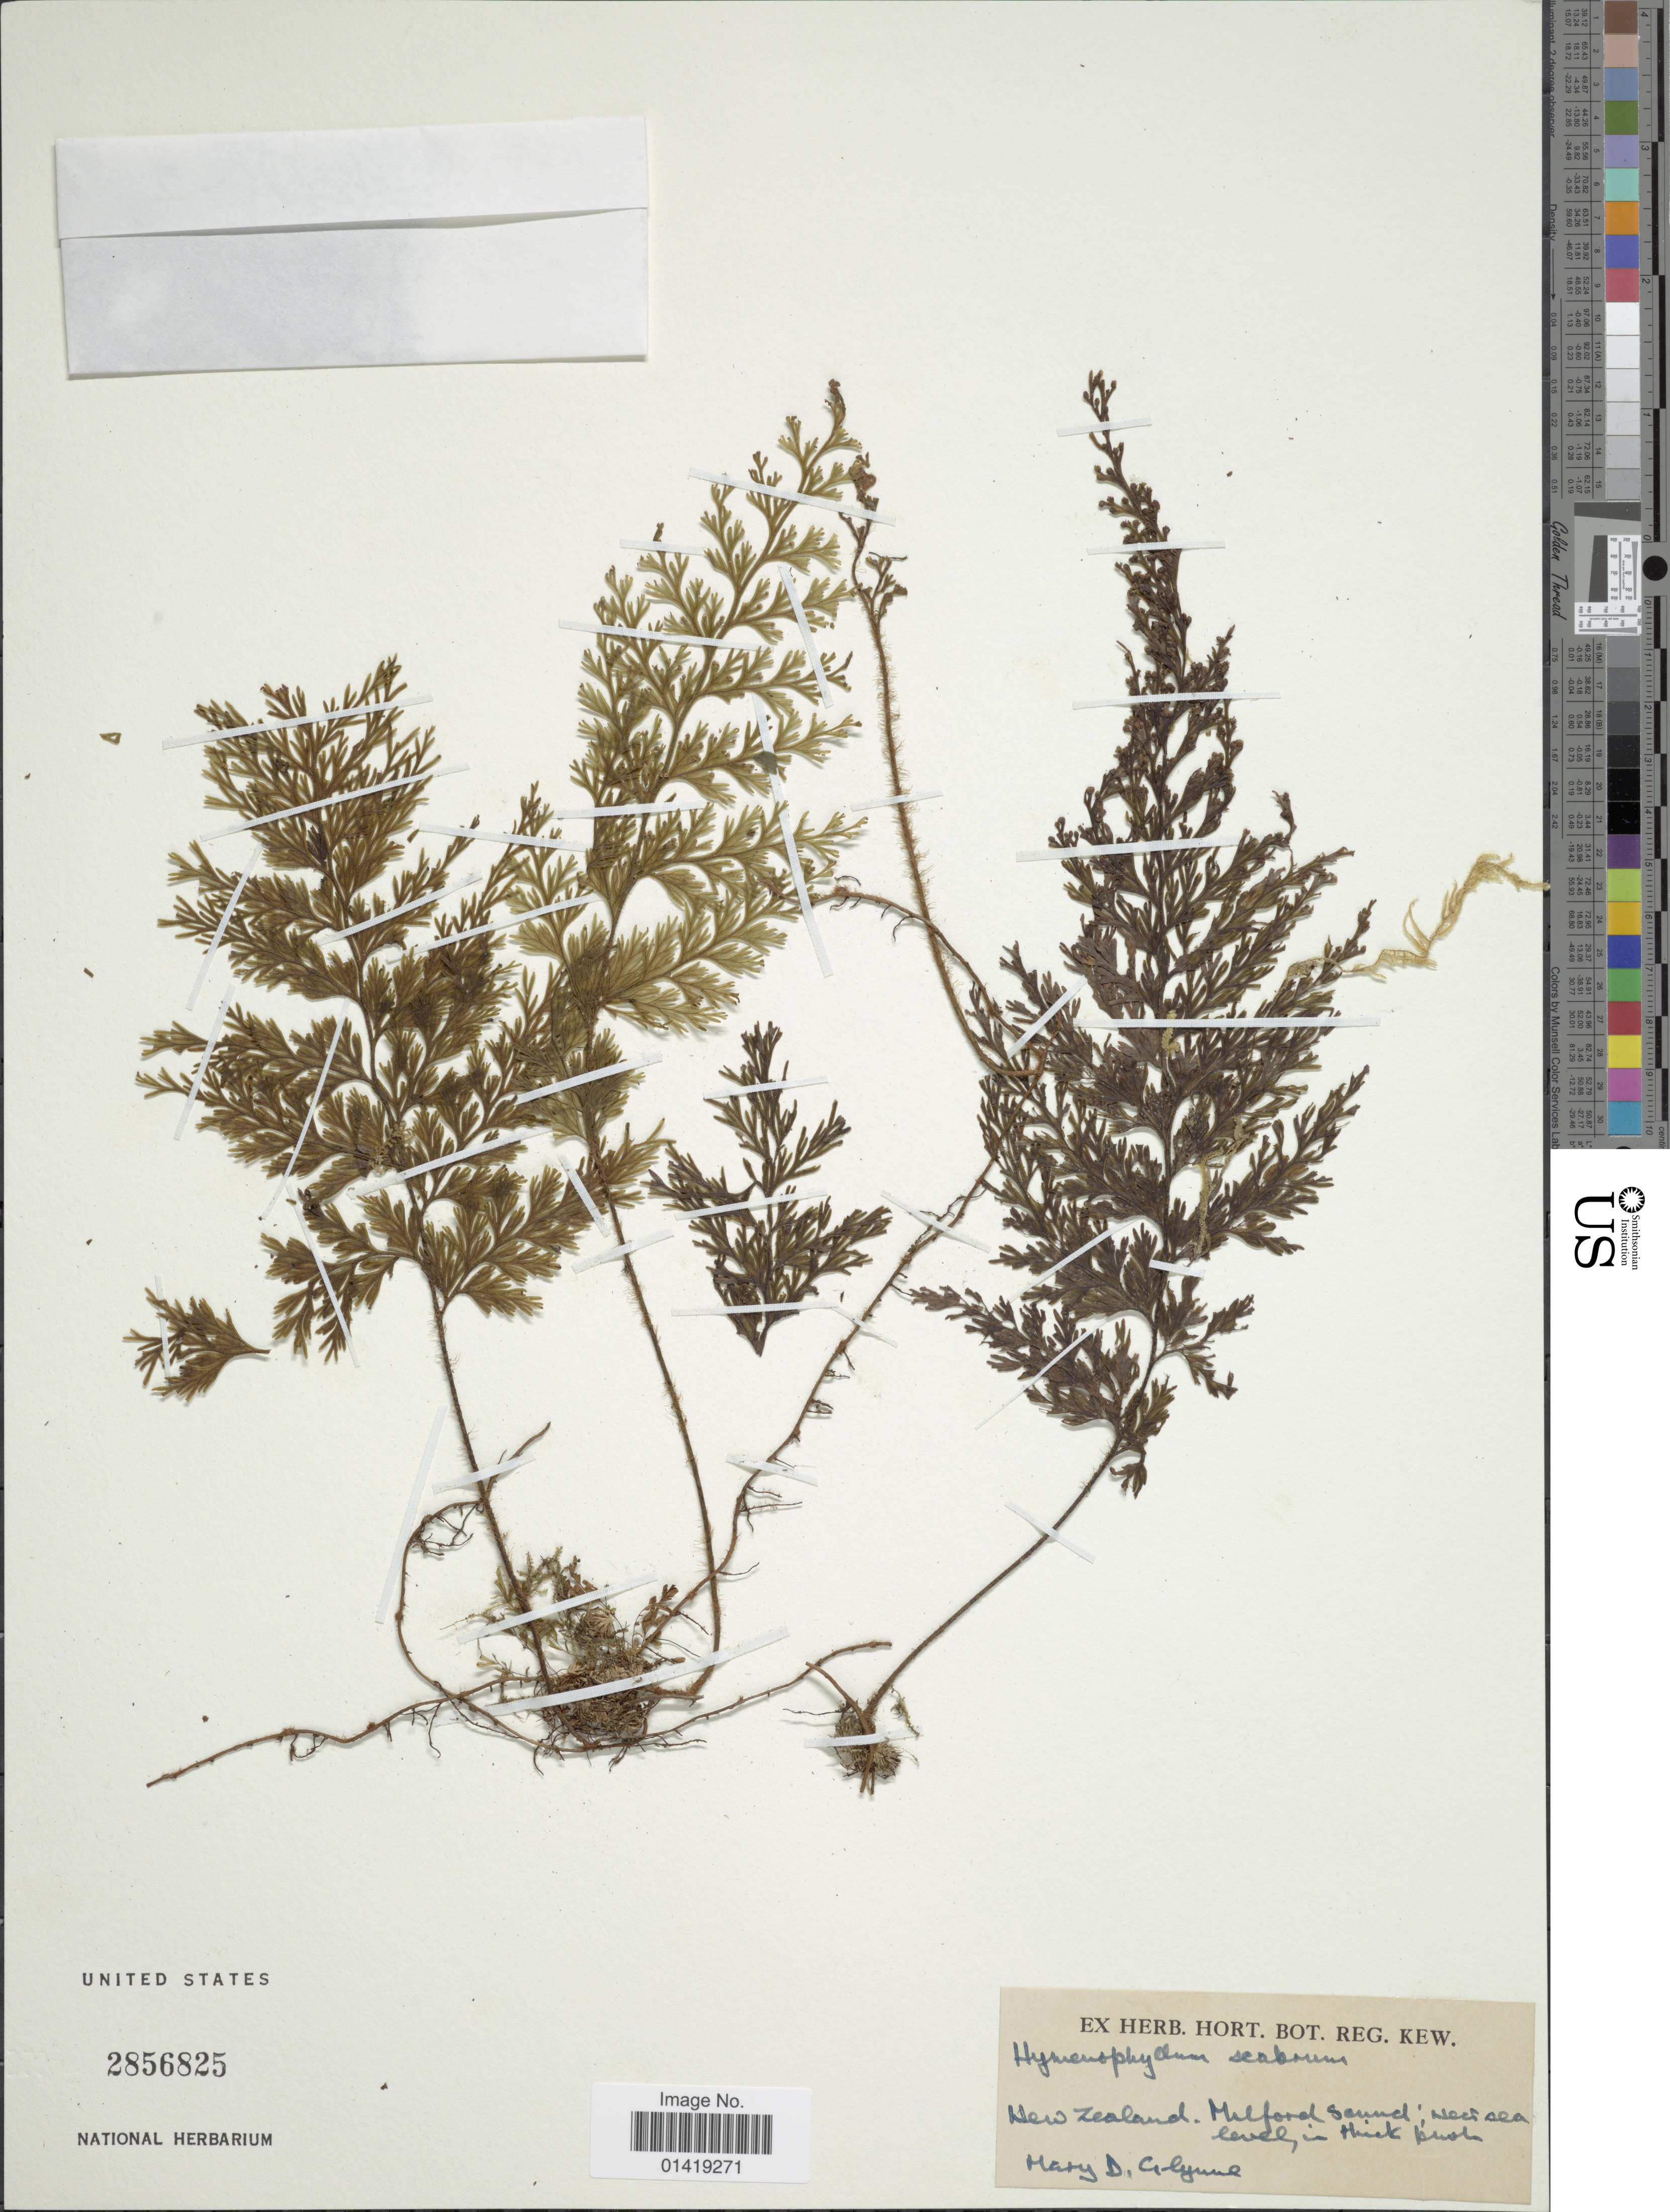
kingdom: Plantae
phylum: Tracheophyta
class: Polypodiopsida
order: Hymenophyllales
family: Hymenophyllaceae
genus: Hymenophyllum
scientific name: Hymenophyllum scabrum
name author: A. Rich.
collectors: M. Glynne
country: New Zealand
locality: Milford sand near area level in thick bush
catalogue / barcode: US 2856825